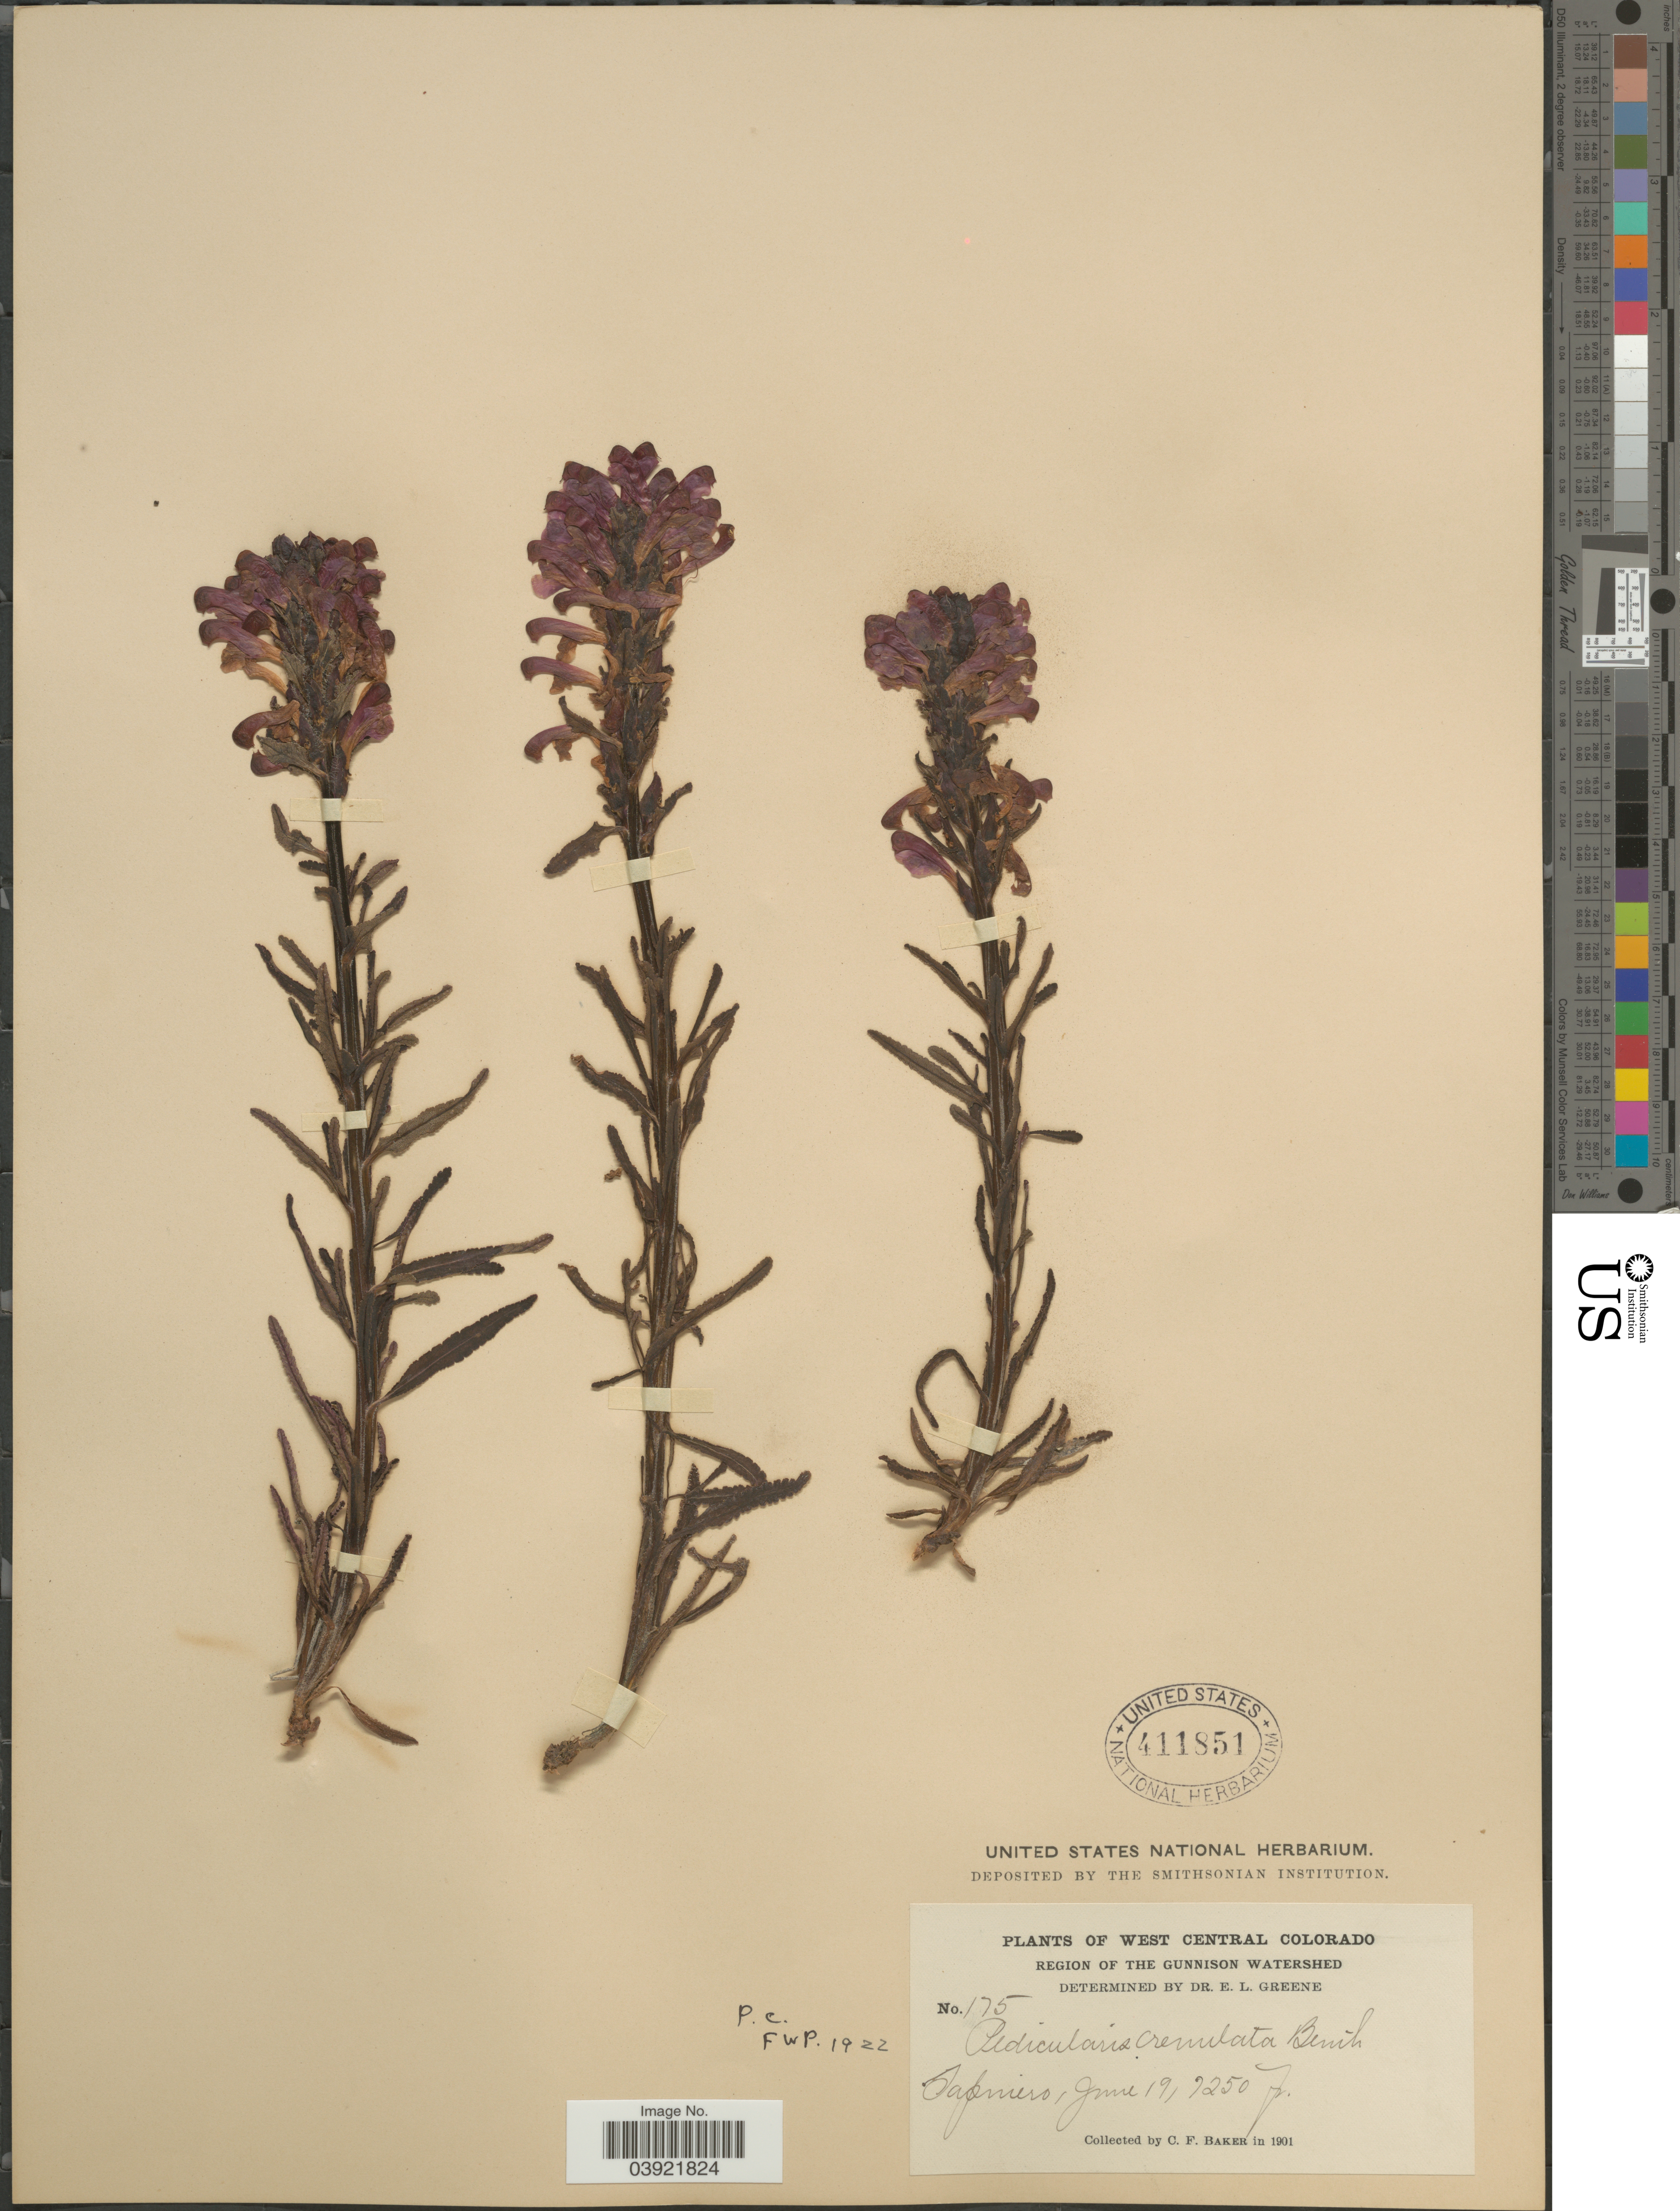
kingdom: Plantae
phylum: Tracheophyta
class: Magnoliopsida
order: Lamiales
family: Orobanchaceae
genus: Pedicularis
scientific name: Pedicularis crenulata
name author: Benth.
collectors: C. F. Baker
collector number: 175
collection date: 1901-06-19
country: United States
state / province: Colorado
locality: West Central Colorado. Region of the Gunnison Watershed. Sapinero.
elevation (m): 2210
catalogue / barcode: US 411851